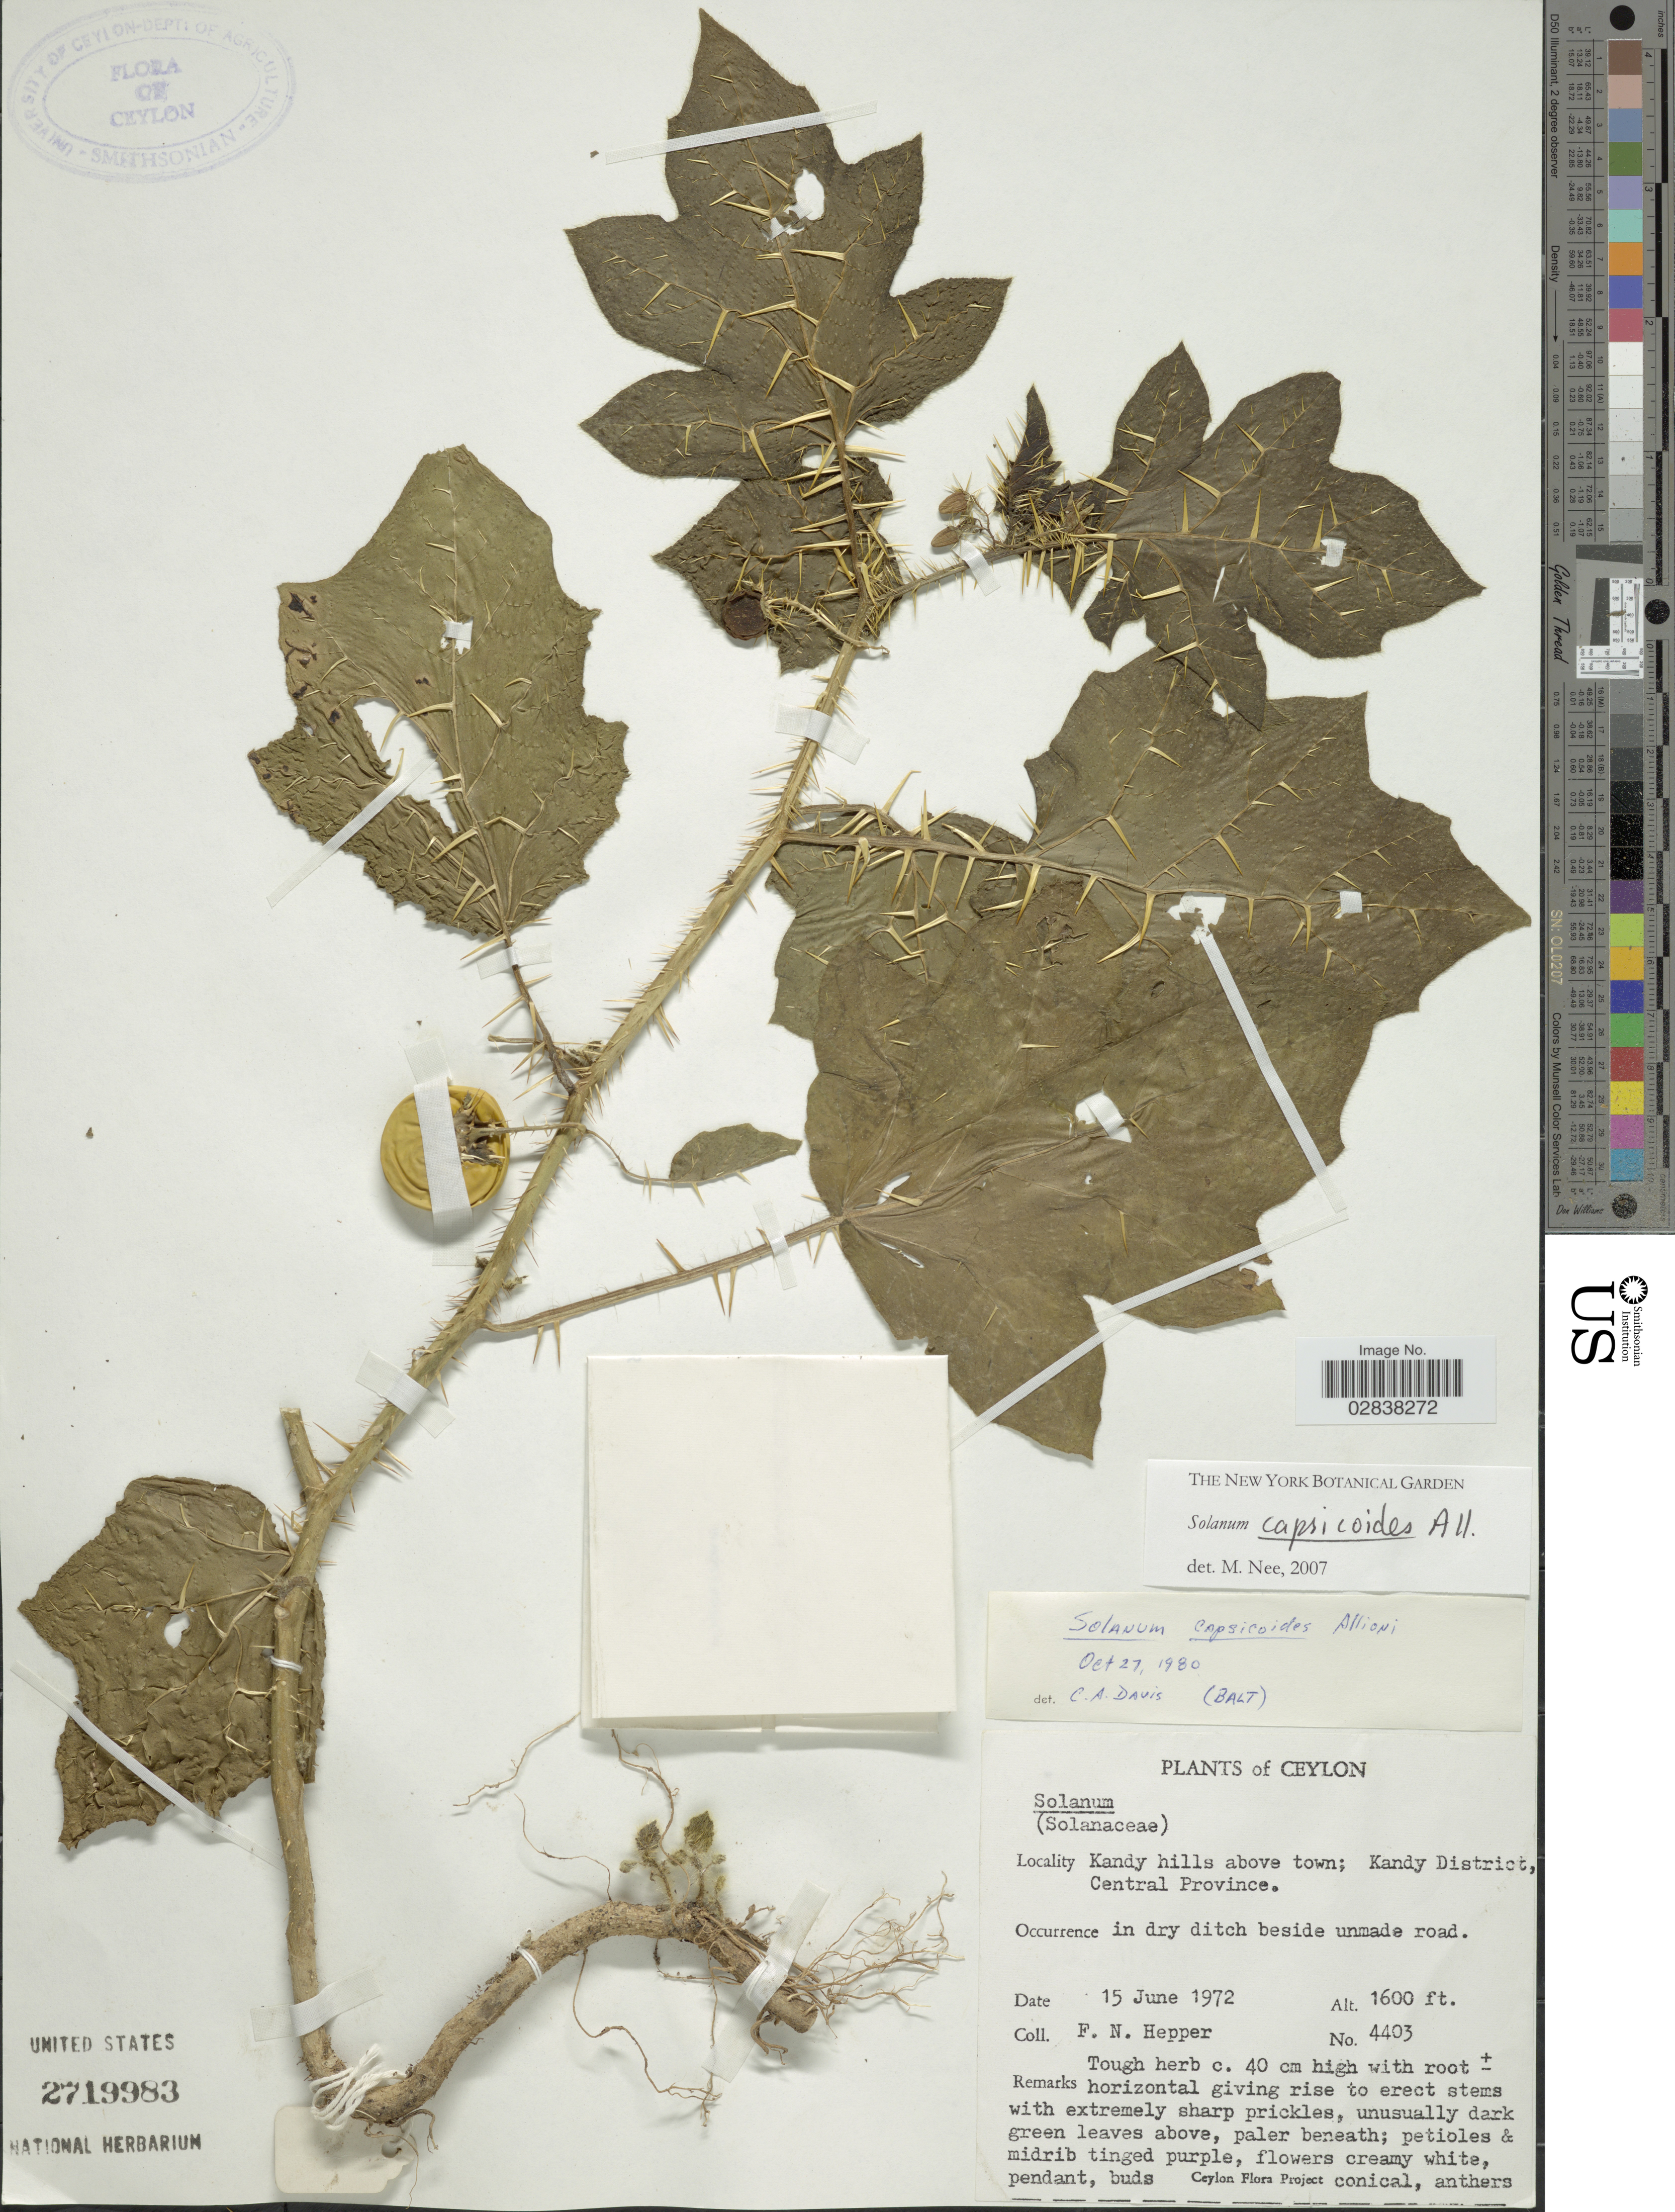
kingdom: Plantae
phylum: Tracheophyta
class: Magnoliopsida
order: Solanales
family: Solanaceae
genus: Solanum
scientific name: Solanum capsicoides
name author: All.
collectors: F. Hepper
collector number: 4403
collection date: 1972-06-15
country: Sri Lanka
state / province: Central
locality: Ceylon, Kandy hills above town, Kandy District.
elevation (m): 488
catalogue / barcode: US 2719983